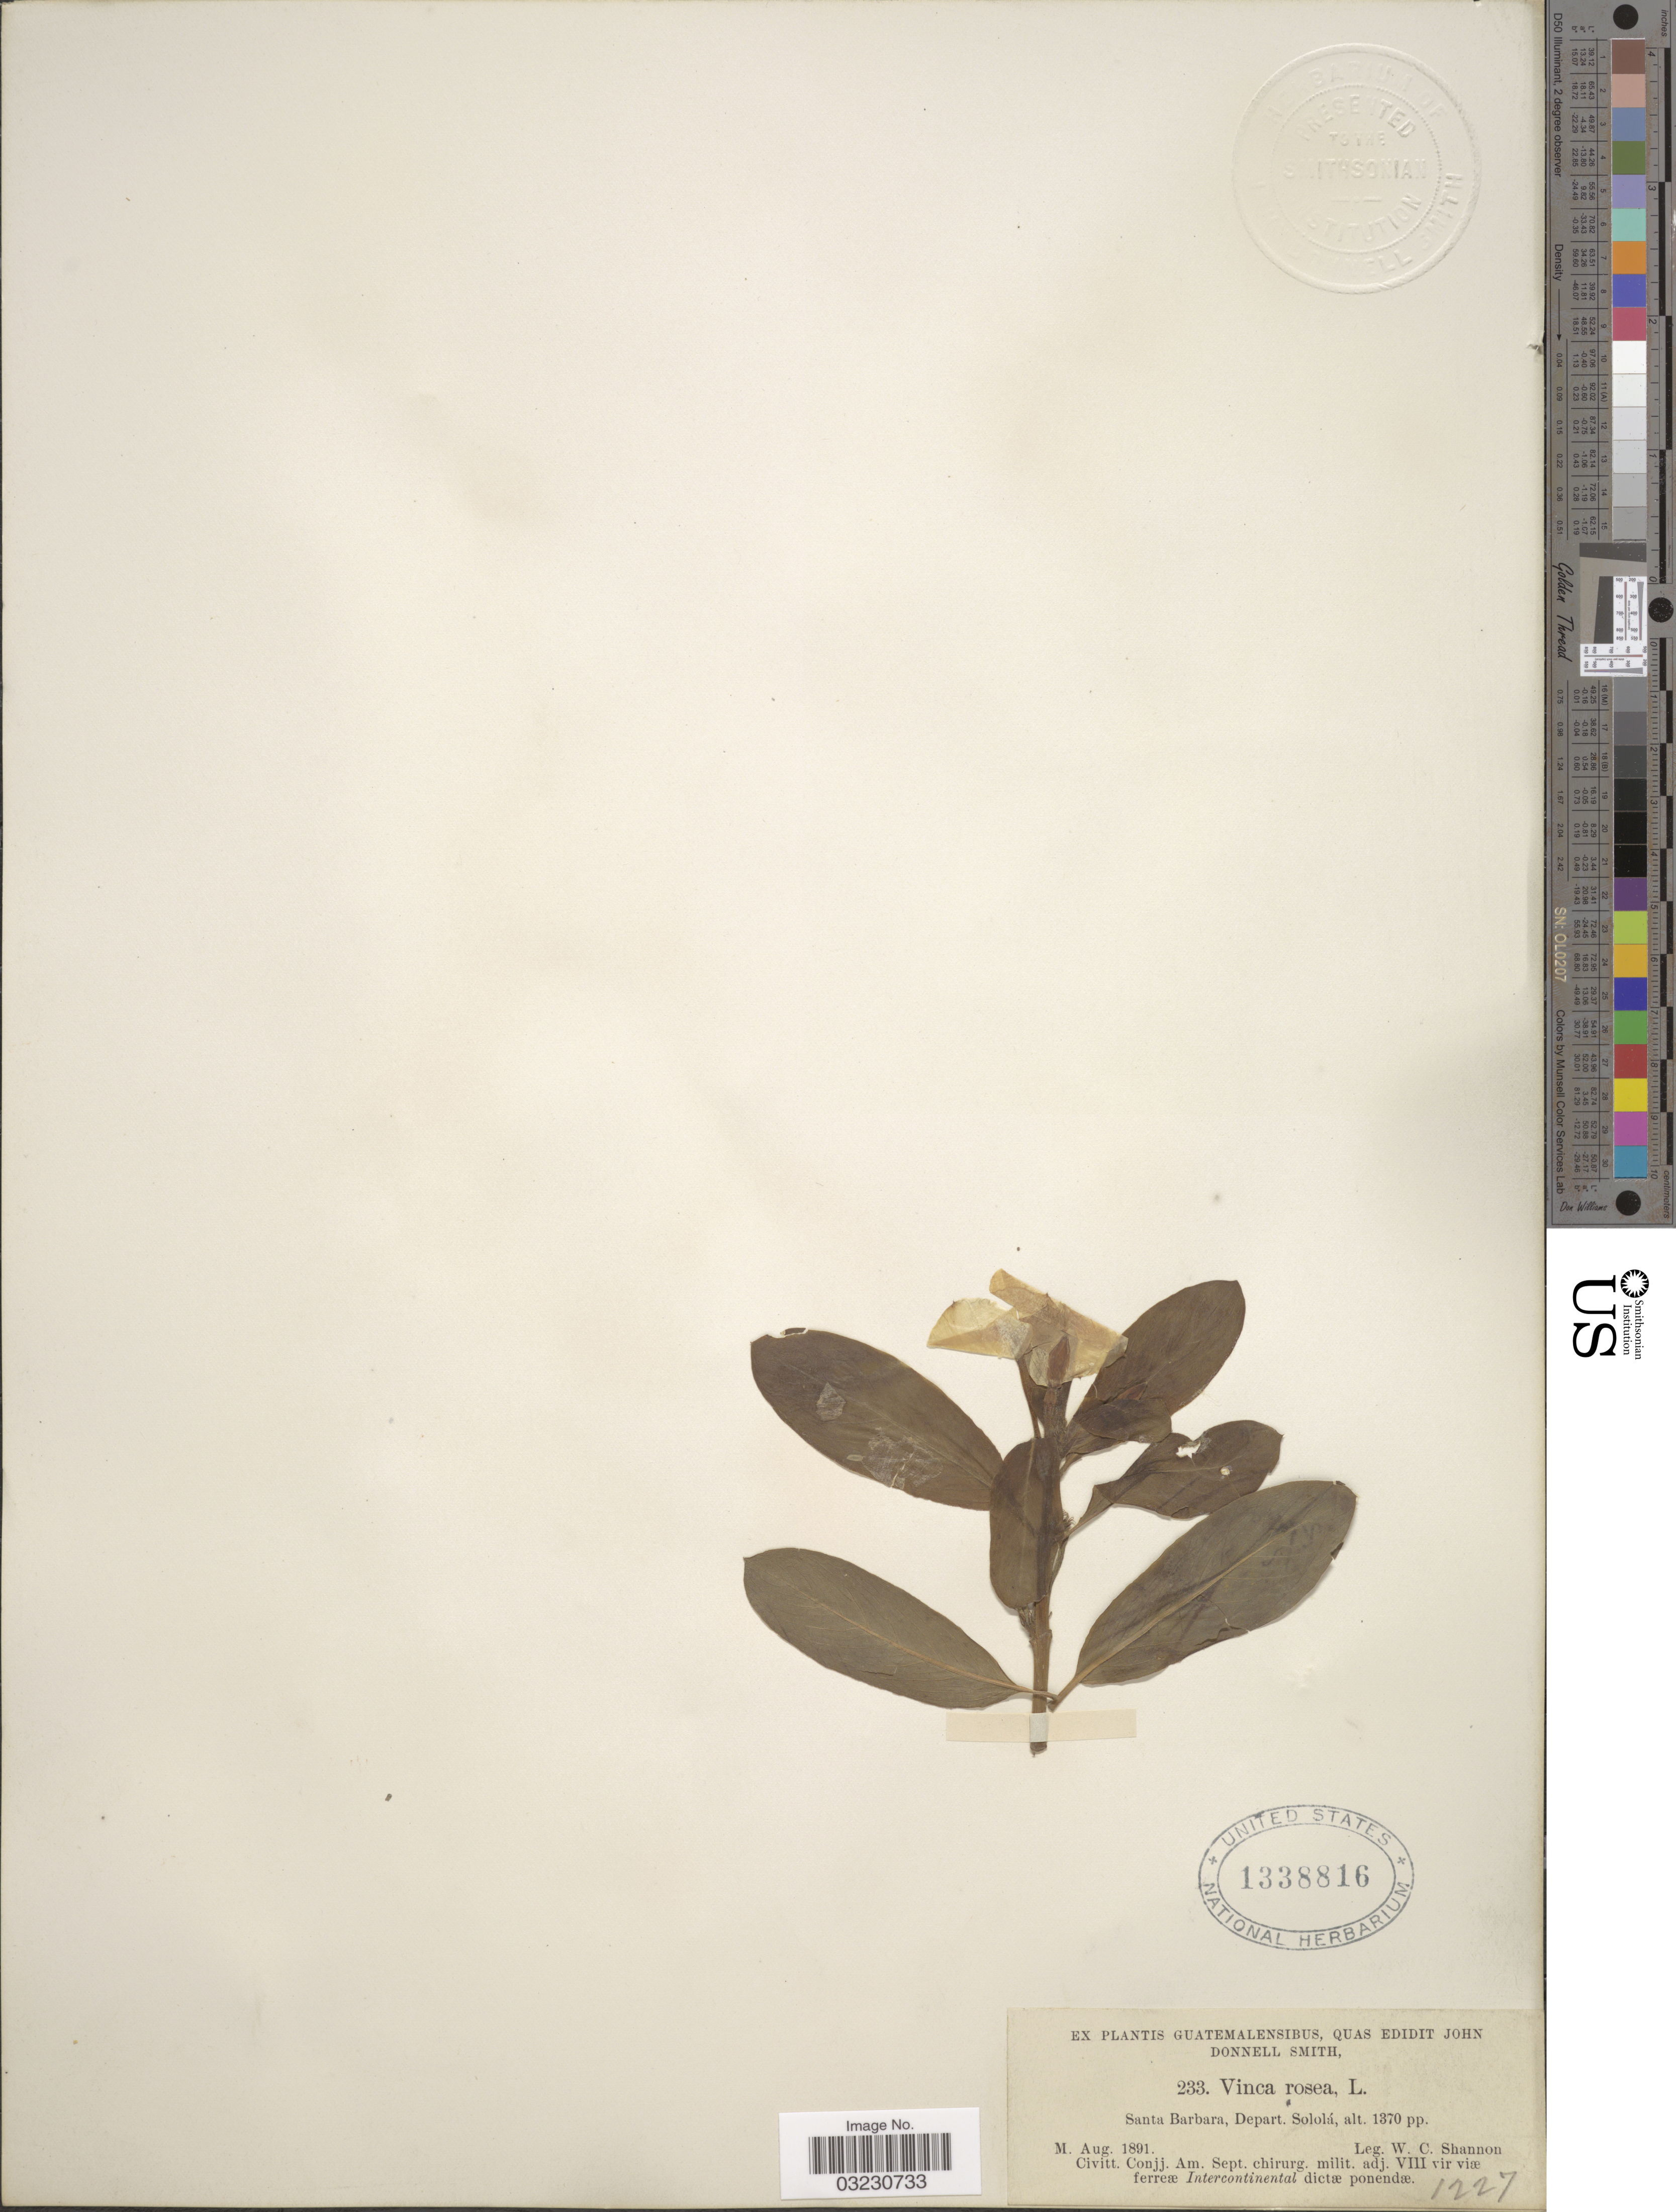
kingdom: Plantae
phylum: Tracheophyta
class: Magnoliopsida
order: Gentianales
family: Apocynaceae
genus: Catharanthus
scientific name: Catharanthus roseus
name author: (L.) G. Don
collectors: W. C. Shannon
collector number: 233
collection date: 1891-08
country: Guatemala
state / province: Sololá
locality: Santa Barbara, Depart. Sololá.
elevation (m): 418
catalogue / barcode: US 1338816